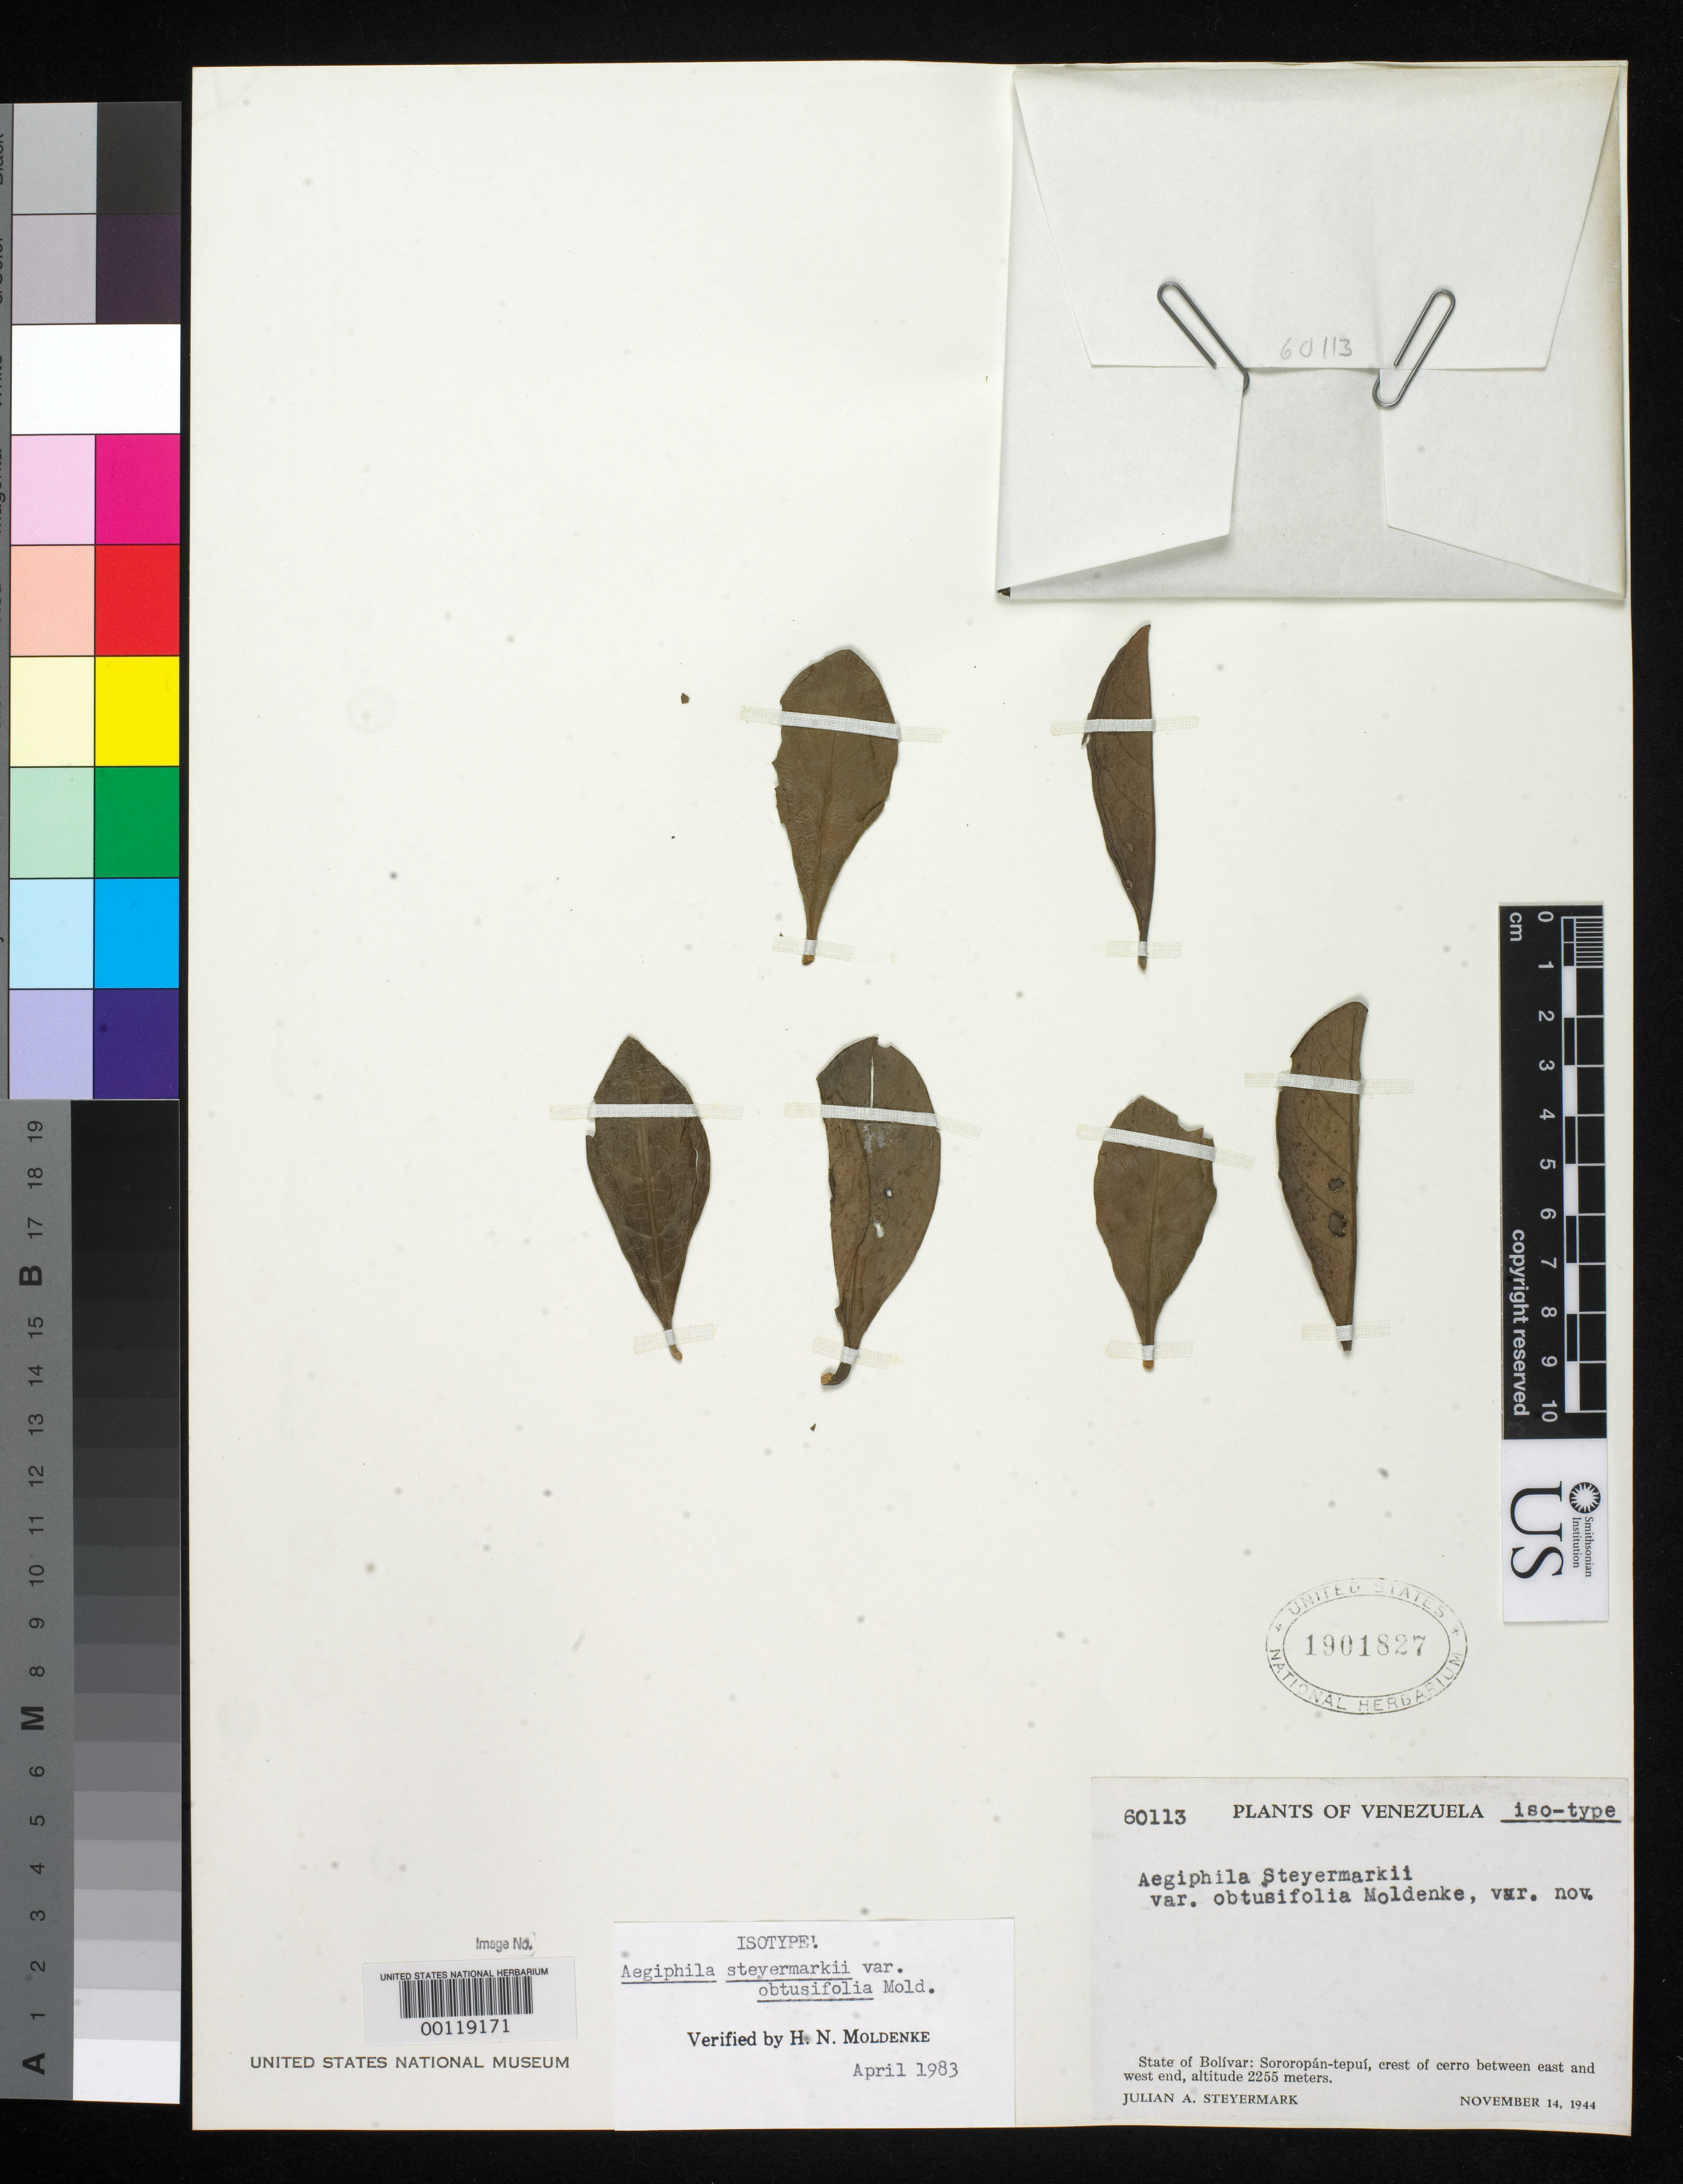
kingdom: Plantae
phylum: Tracheophyta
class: Magnoliopsida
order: Lamiales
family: Lamiaceae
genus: Aegiphila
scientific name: Aegiphila steyermarkii var. obtusifolia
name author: Moldenke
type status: Isotype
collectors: J. Steyermark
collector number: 60113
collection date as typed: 14 Nov 1944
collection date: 1944-11-14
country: Venezuela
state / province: Bolivar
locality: Sororopan-tepui.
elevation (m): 2255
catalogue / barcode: US 1901827